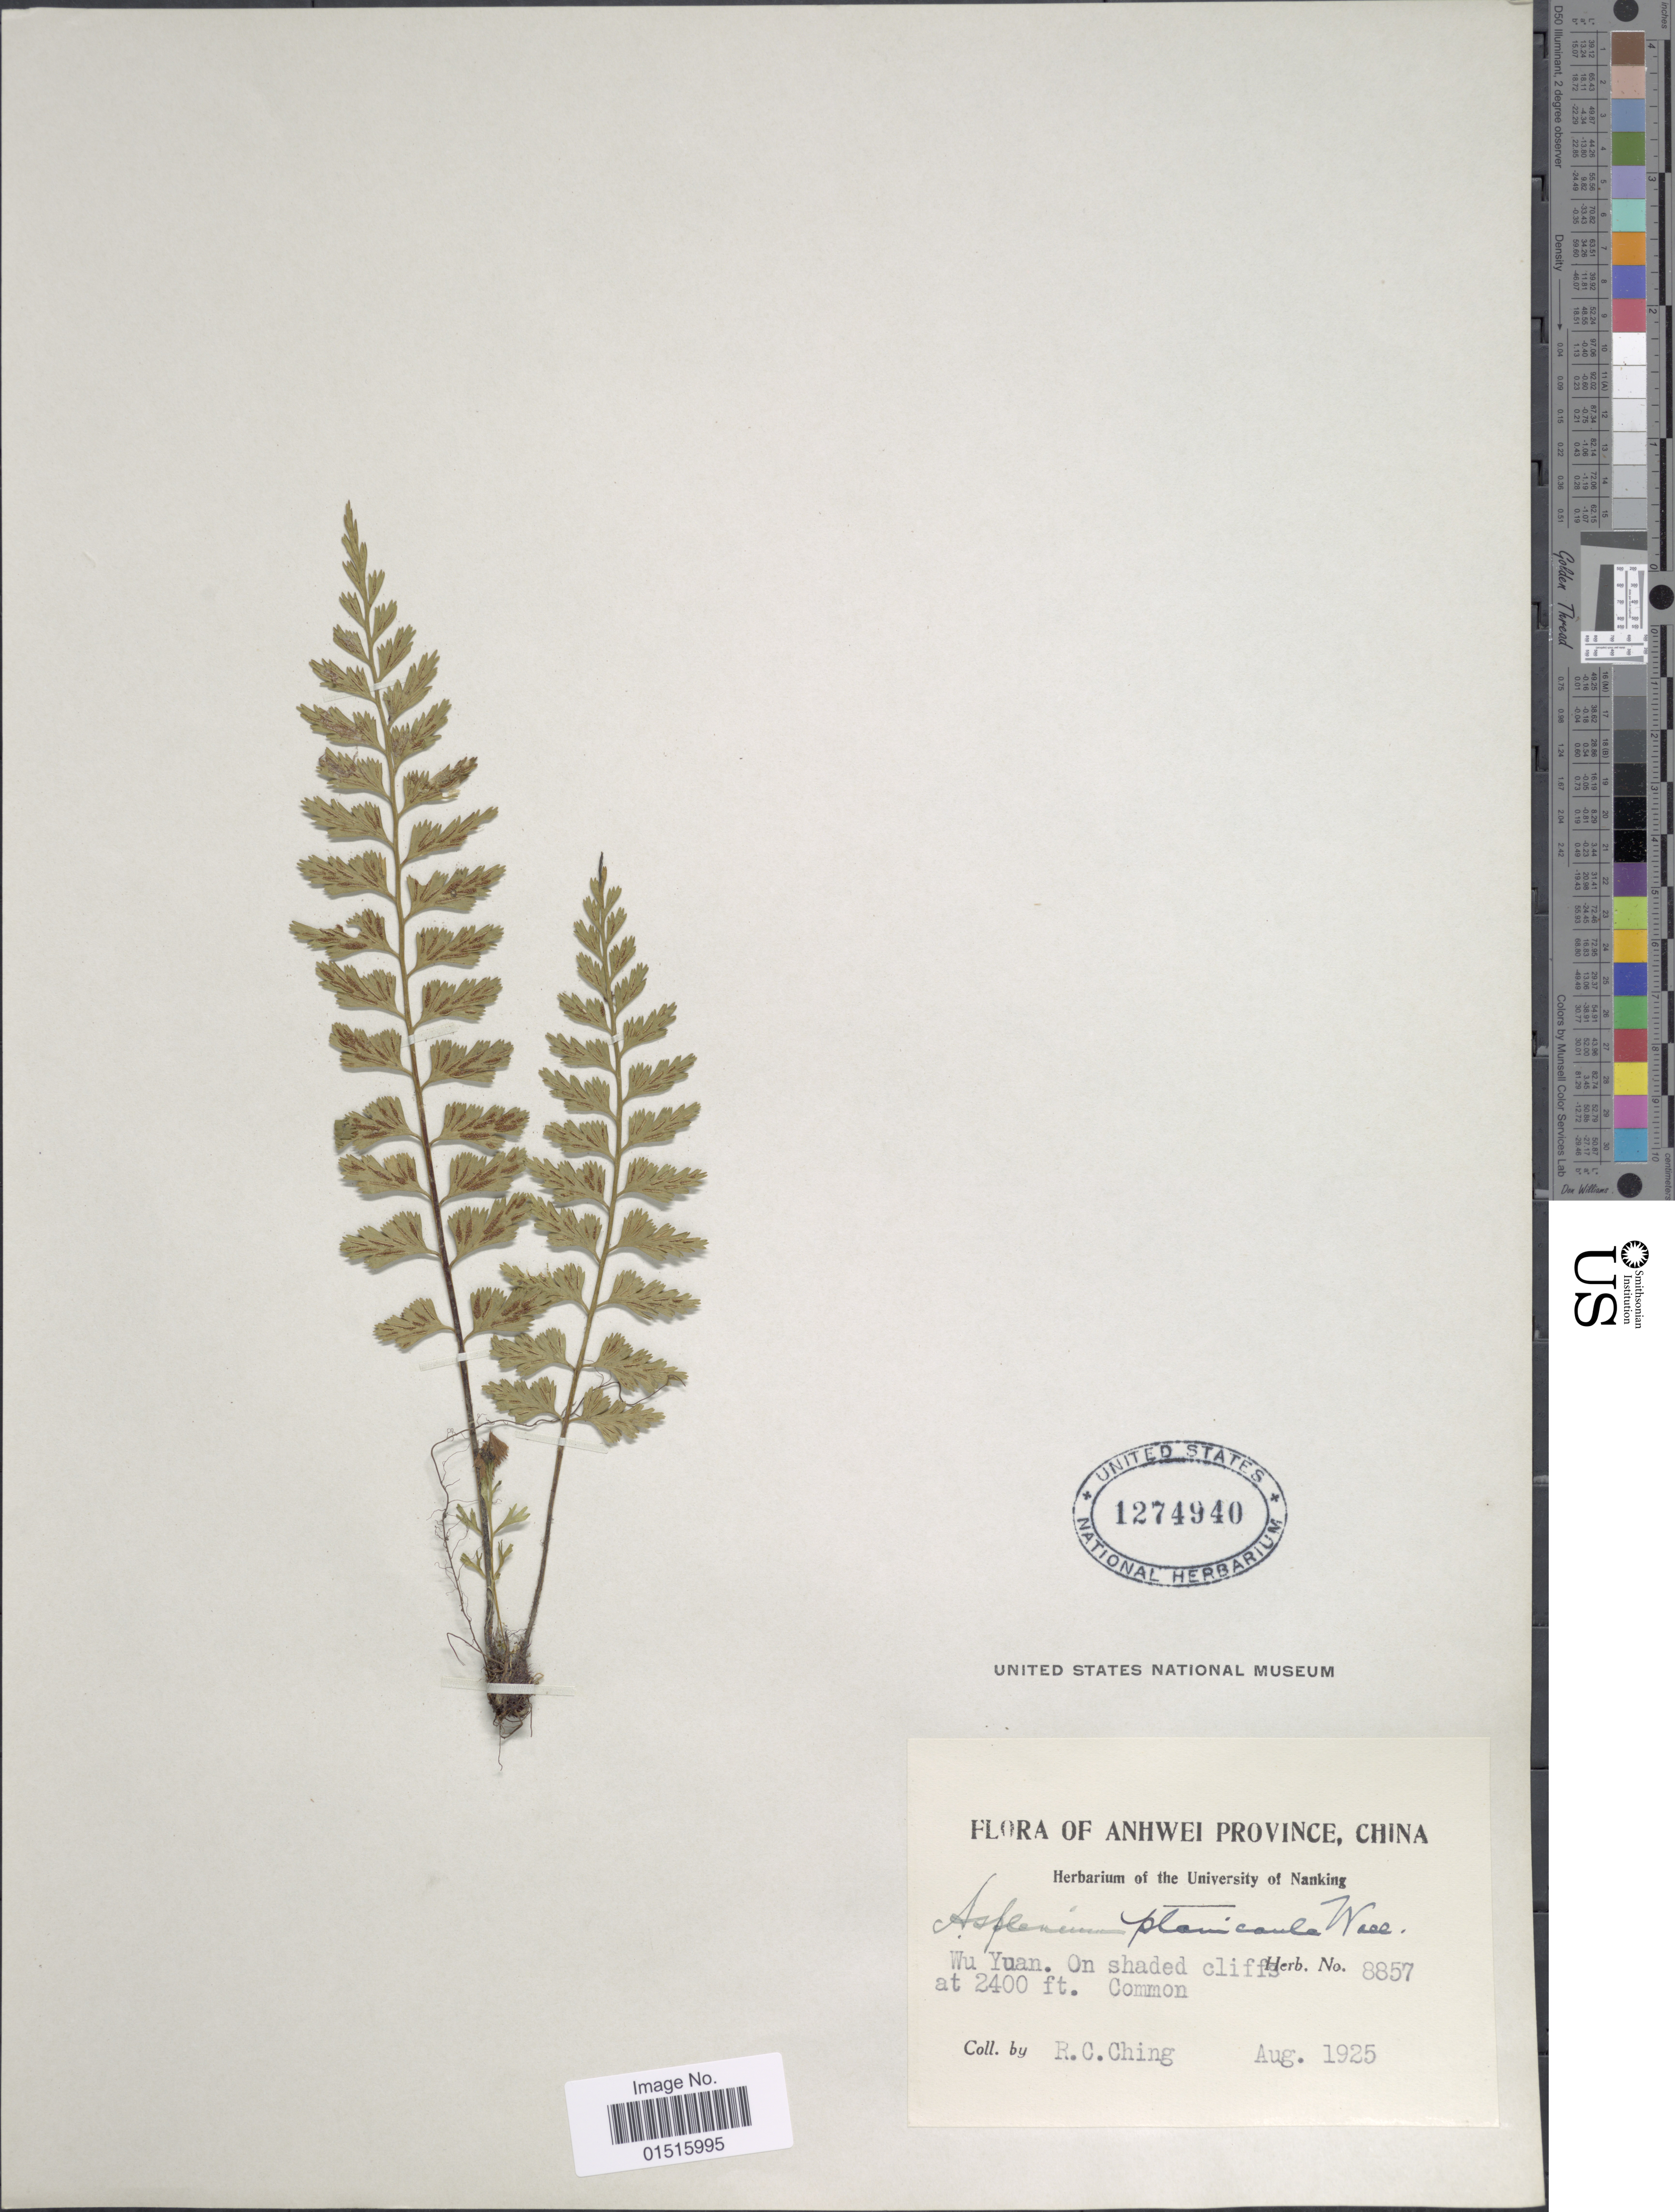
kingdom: Plantae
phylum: Tracheophyta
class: Polypodiopsida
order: Polypodiales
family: Aspleniaceae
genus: Asplenium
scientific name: Asplenium yoshinagae var. planicaule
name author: (Wall. ex Mett.) C.V. Morton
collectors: R. C. Ching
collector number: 8857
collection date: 1925-08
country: China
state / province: Anhui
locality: Anhwei Province, Wu Yuan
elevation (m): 732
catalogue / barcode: US 1274940